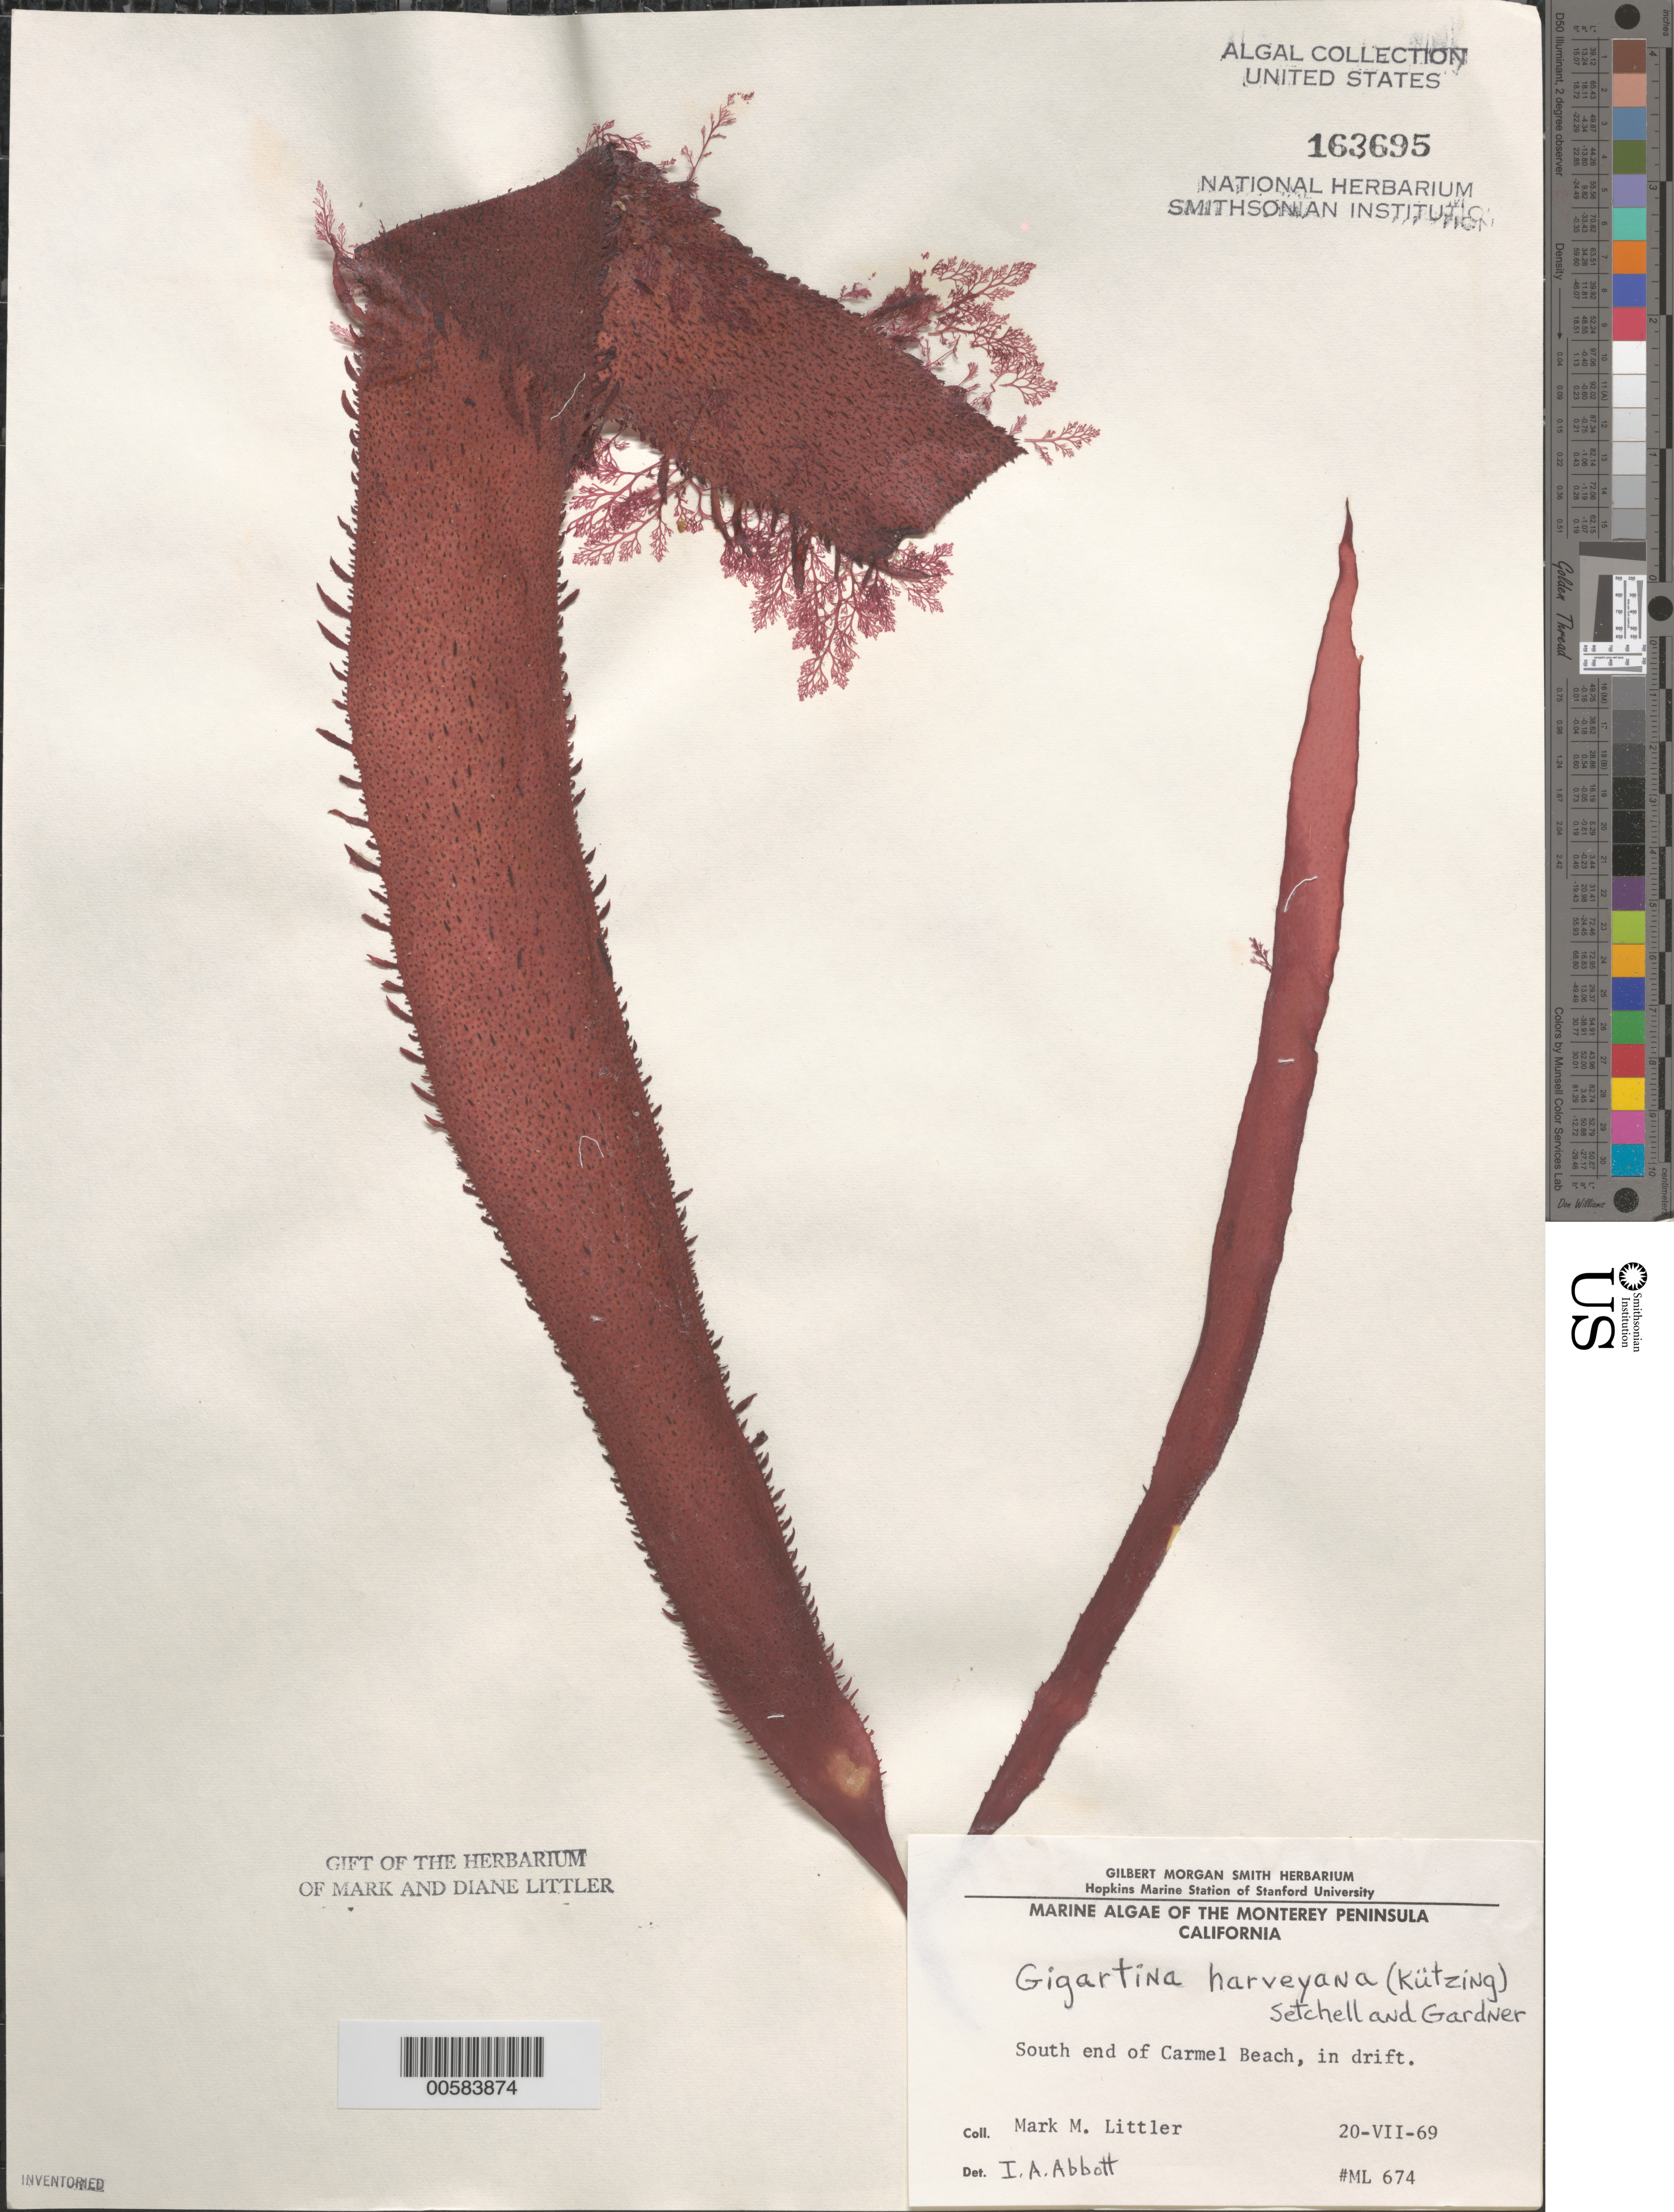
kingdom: Plantae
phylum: Rhodophyta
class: Florideophyceae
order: Gigartinales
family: Gigartinaceae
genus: Chondracanthus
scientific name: Chondracanthus harveyanus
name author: (Kütz.) Guiry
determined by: Algae name updating Project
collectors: M. M. Littler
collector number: ML 674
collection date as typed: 20 Jul 1969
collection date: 1969-07-20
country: United States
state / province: California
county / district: Monterey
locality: Carmel Beach, south end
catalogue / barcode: US 163695